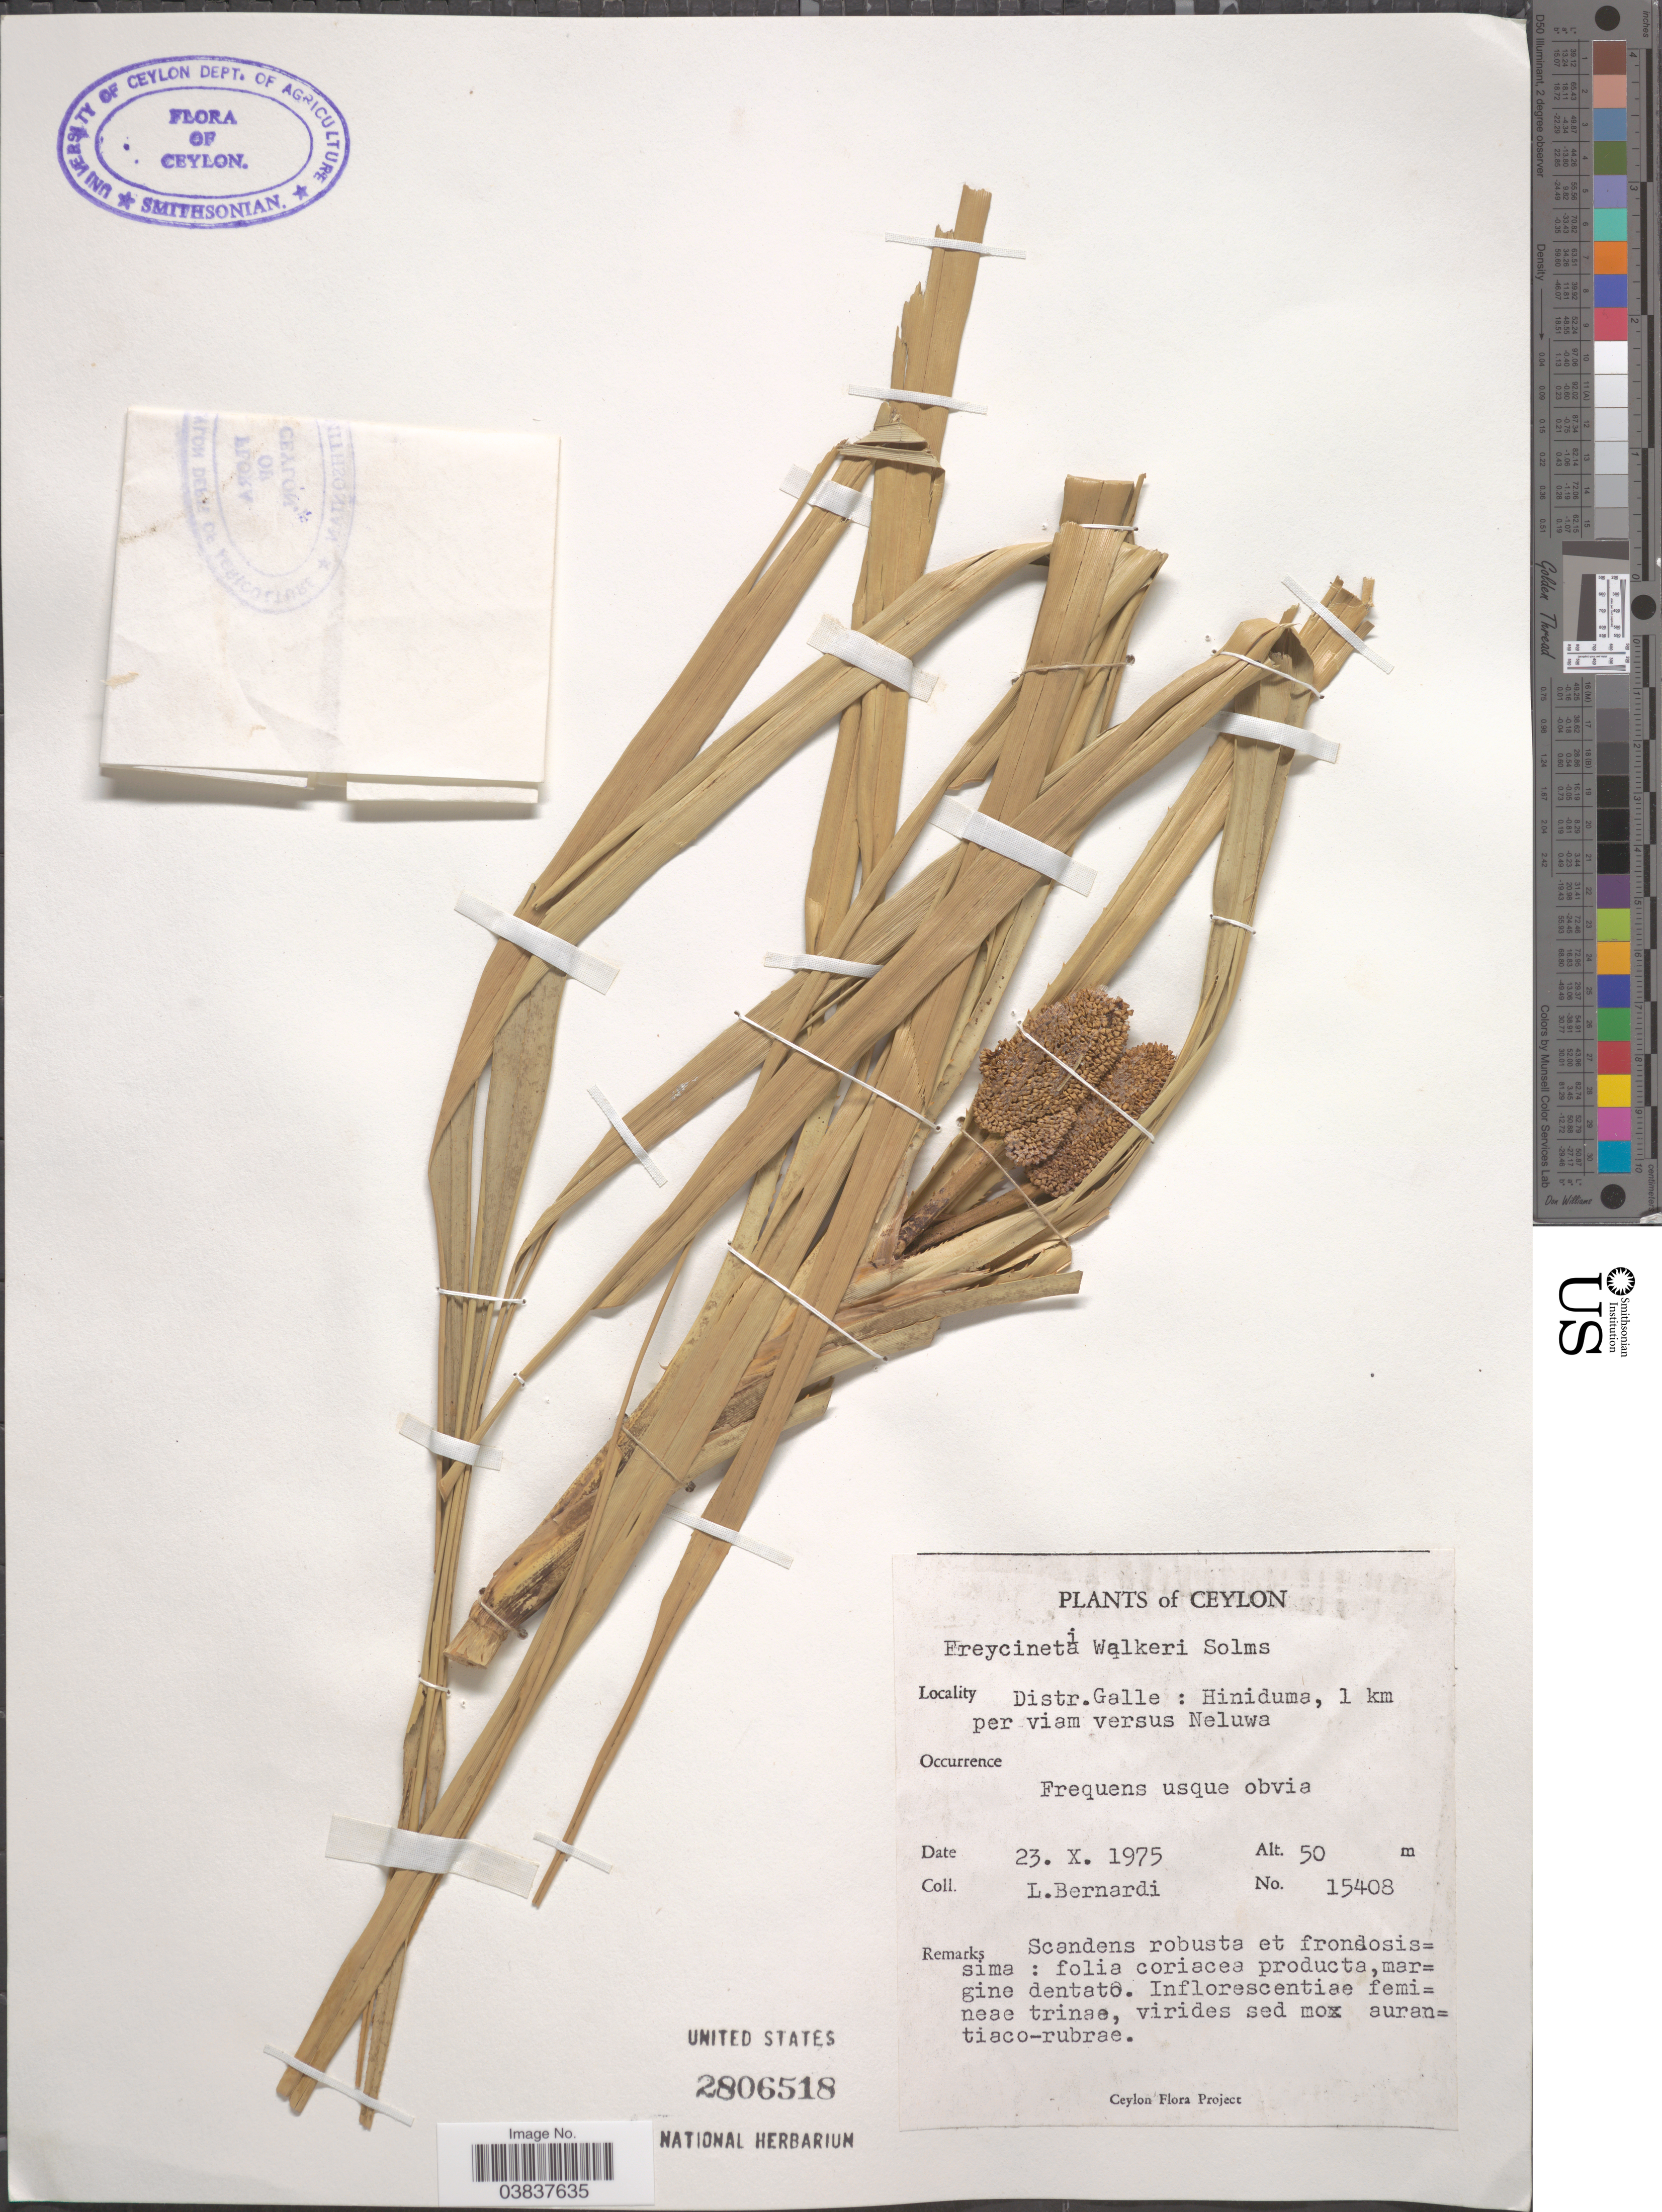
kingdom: Plantae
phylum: Tracheophyta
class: Liliopsida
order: Pandanales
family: Pandanaceae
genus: Freycinetia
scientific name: Freycinetia walkeri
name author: Solms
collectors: L. Bernardi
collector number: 15408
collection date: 1975-10-23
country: Sri Lanka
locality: Ceylon. Distr. Galle: Hiniduma, 1 km per viam versus Neluwa.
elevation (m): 50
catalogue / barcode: US 2806518